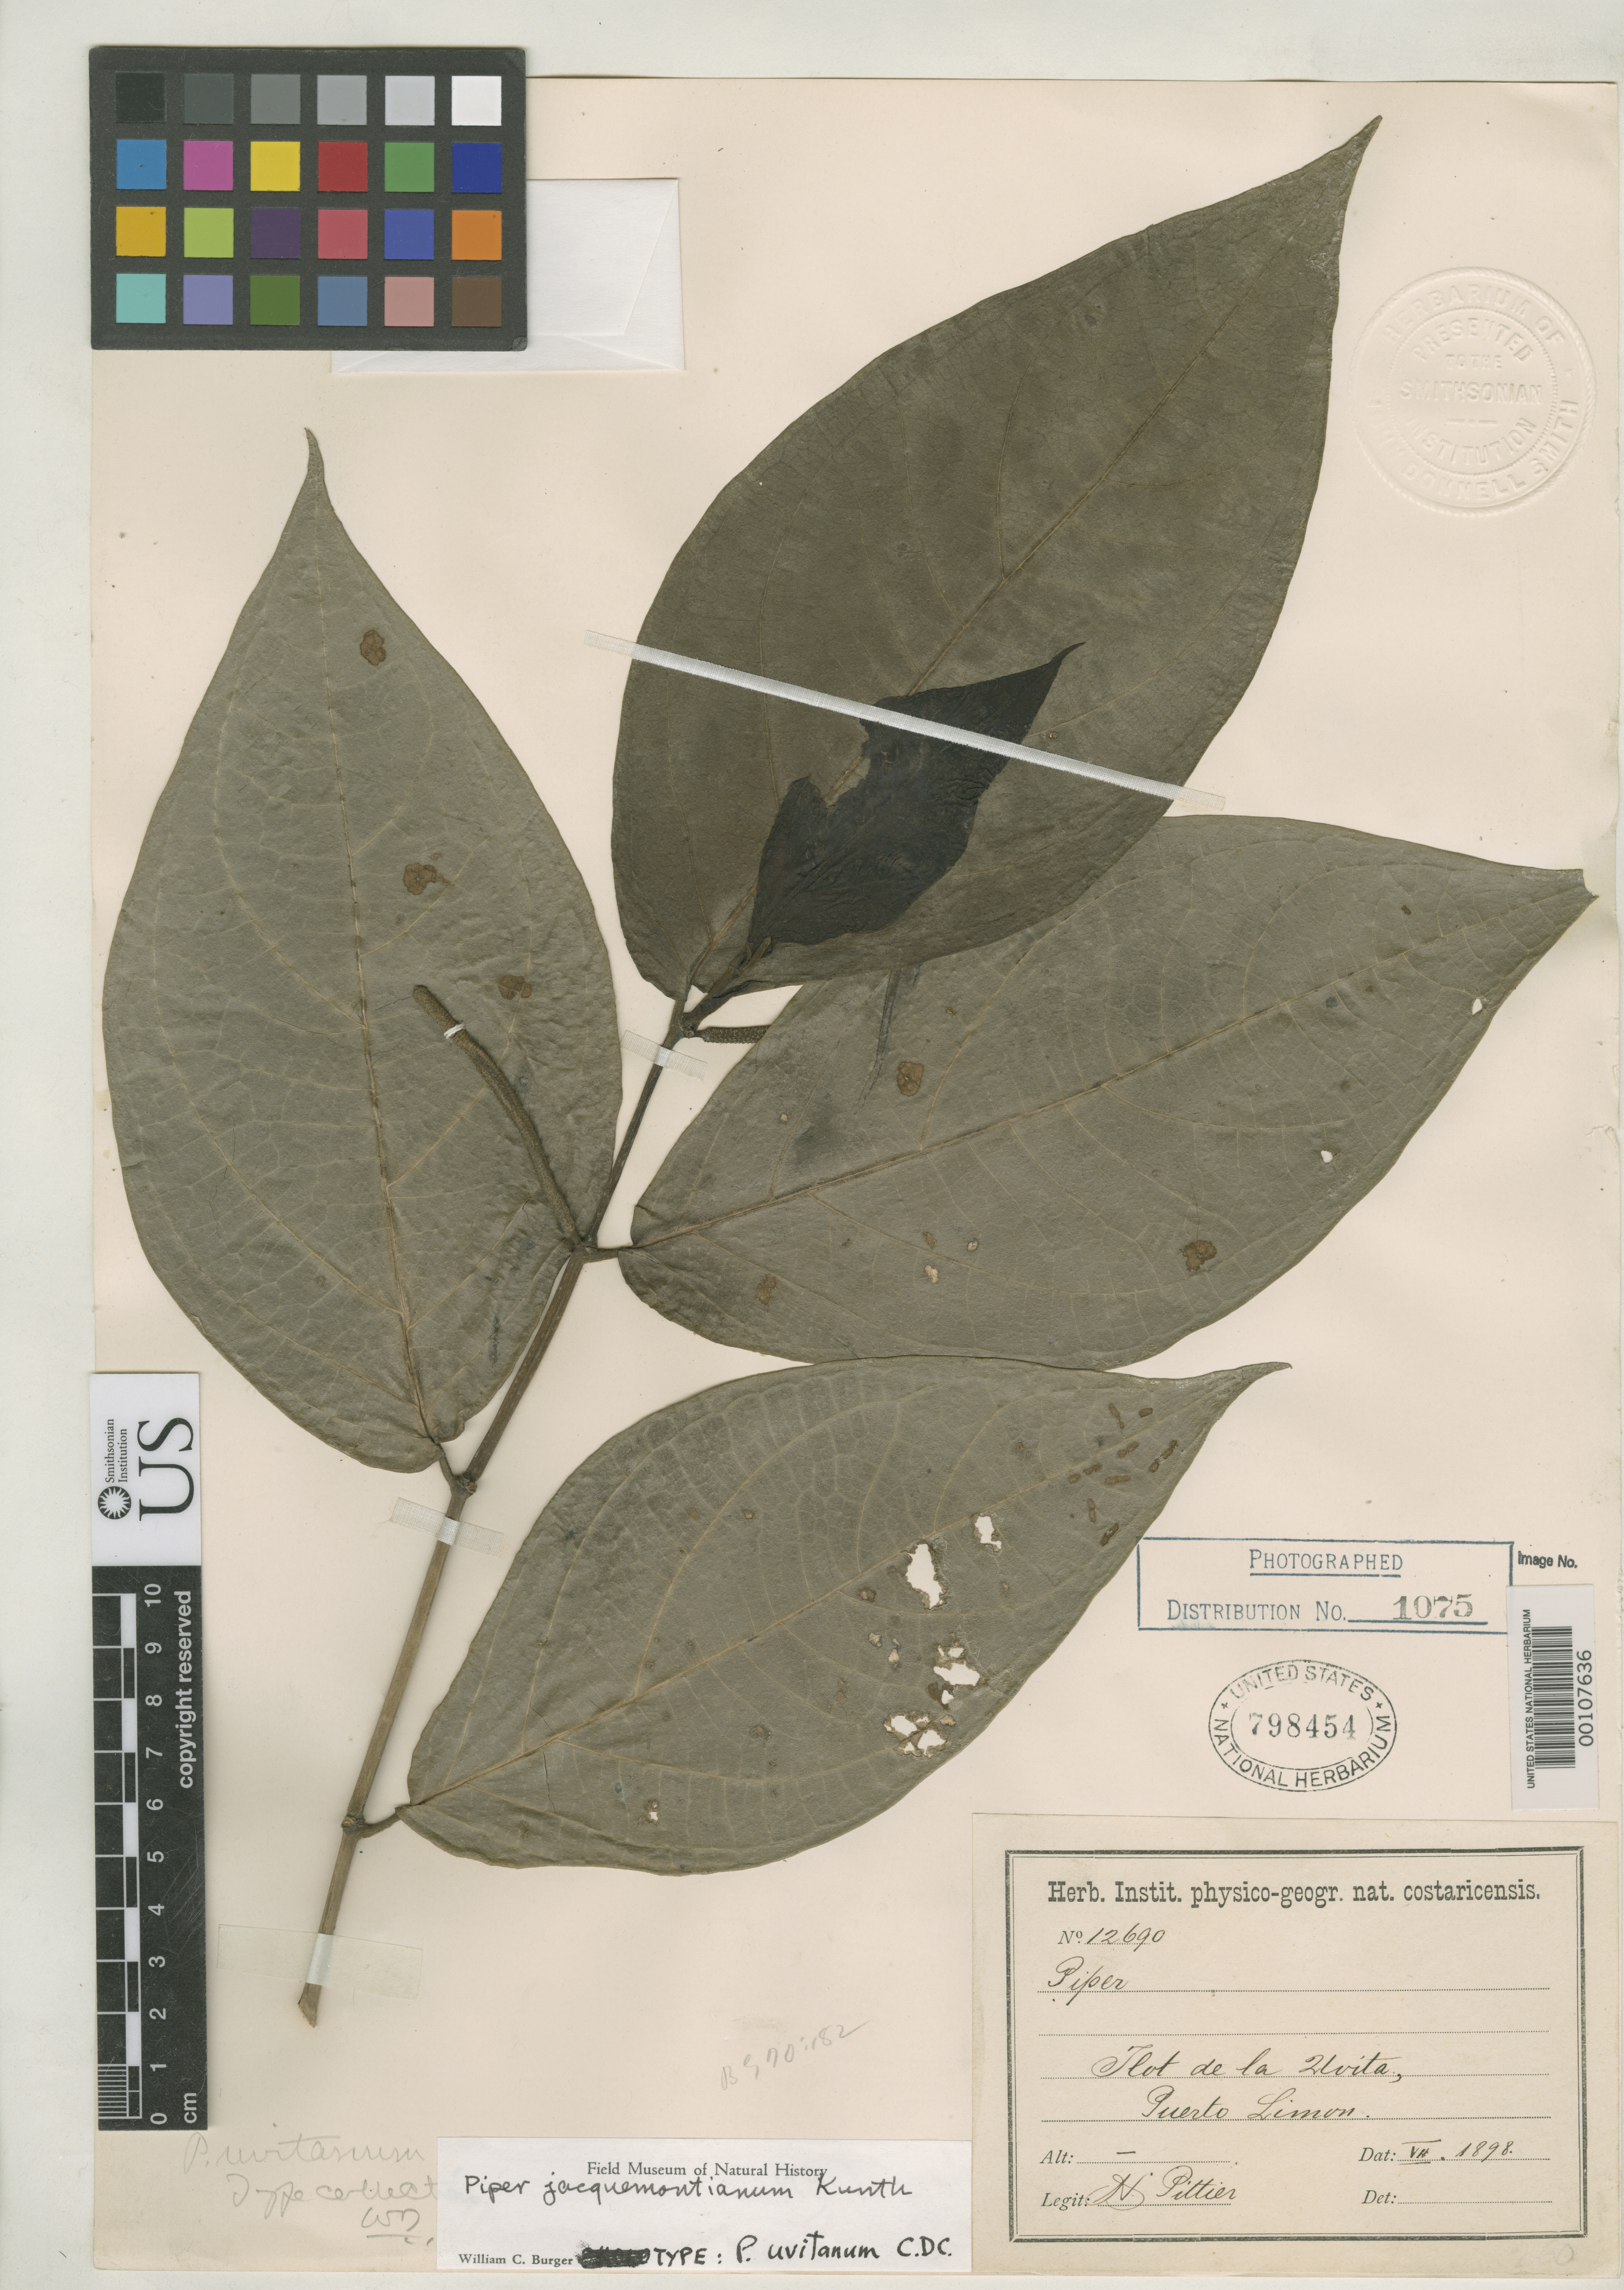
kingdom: Plantae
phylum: Tracheophyta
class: Magnoliopsida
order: Piperales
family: Piperaceae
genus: Piper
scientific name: Piper uvitanum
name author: C. DC.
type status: Type Collection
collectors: H. F. Pittier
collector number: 12690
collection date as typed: Jul 1898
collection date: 1898-07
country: Costa Rica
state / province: Limón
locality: Ilot de La Uvita, Puerto Limon.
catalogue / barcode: US 798454